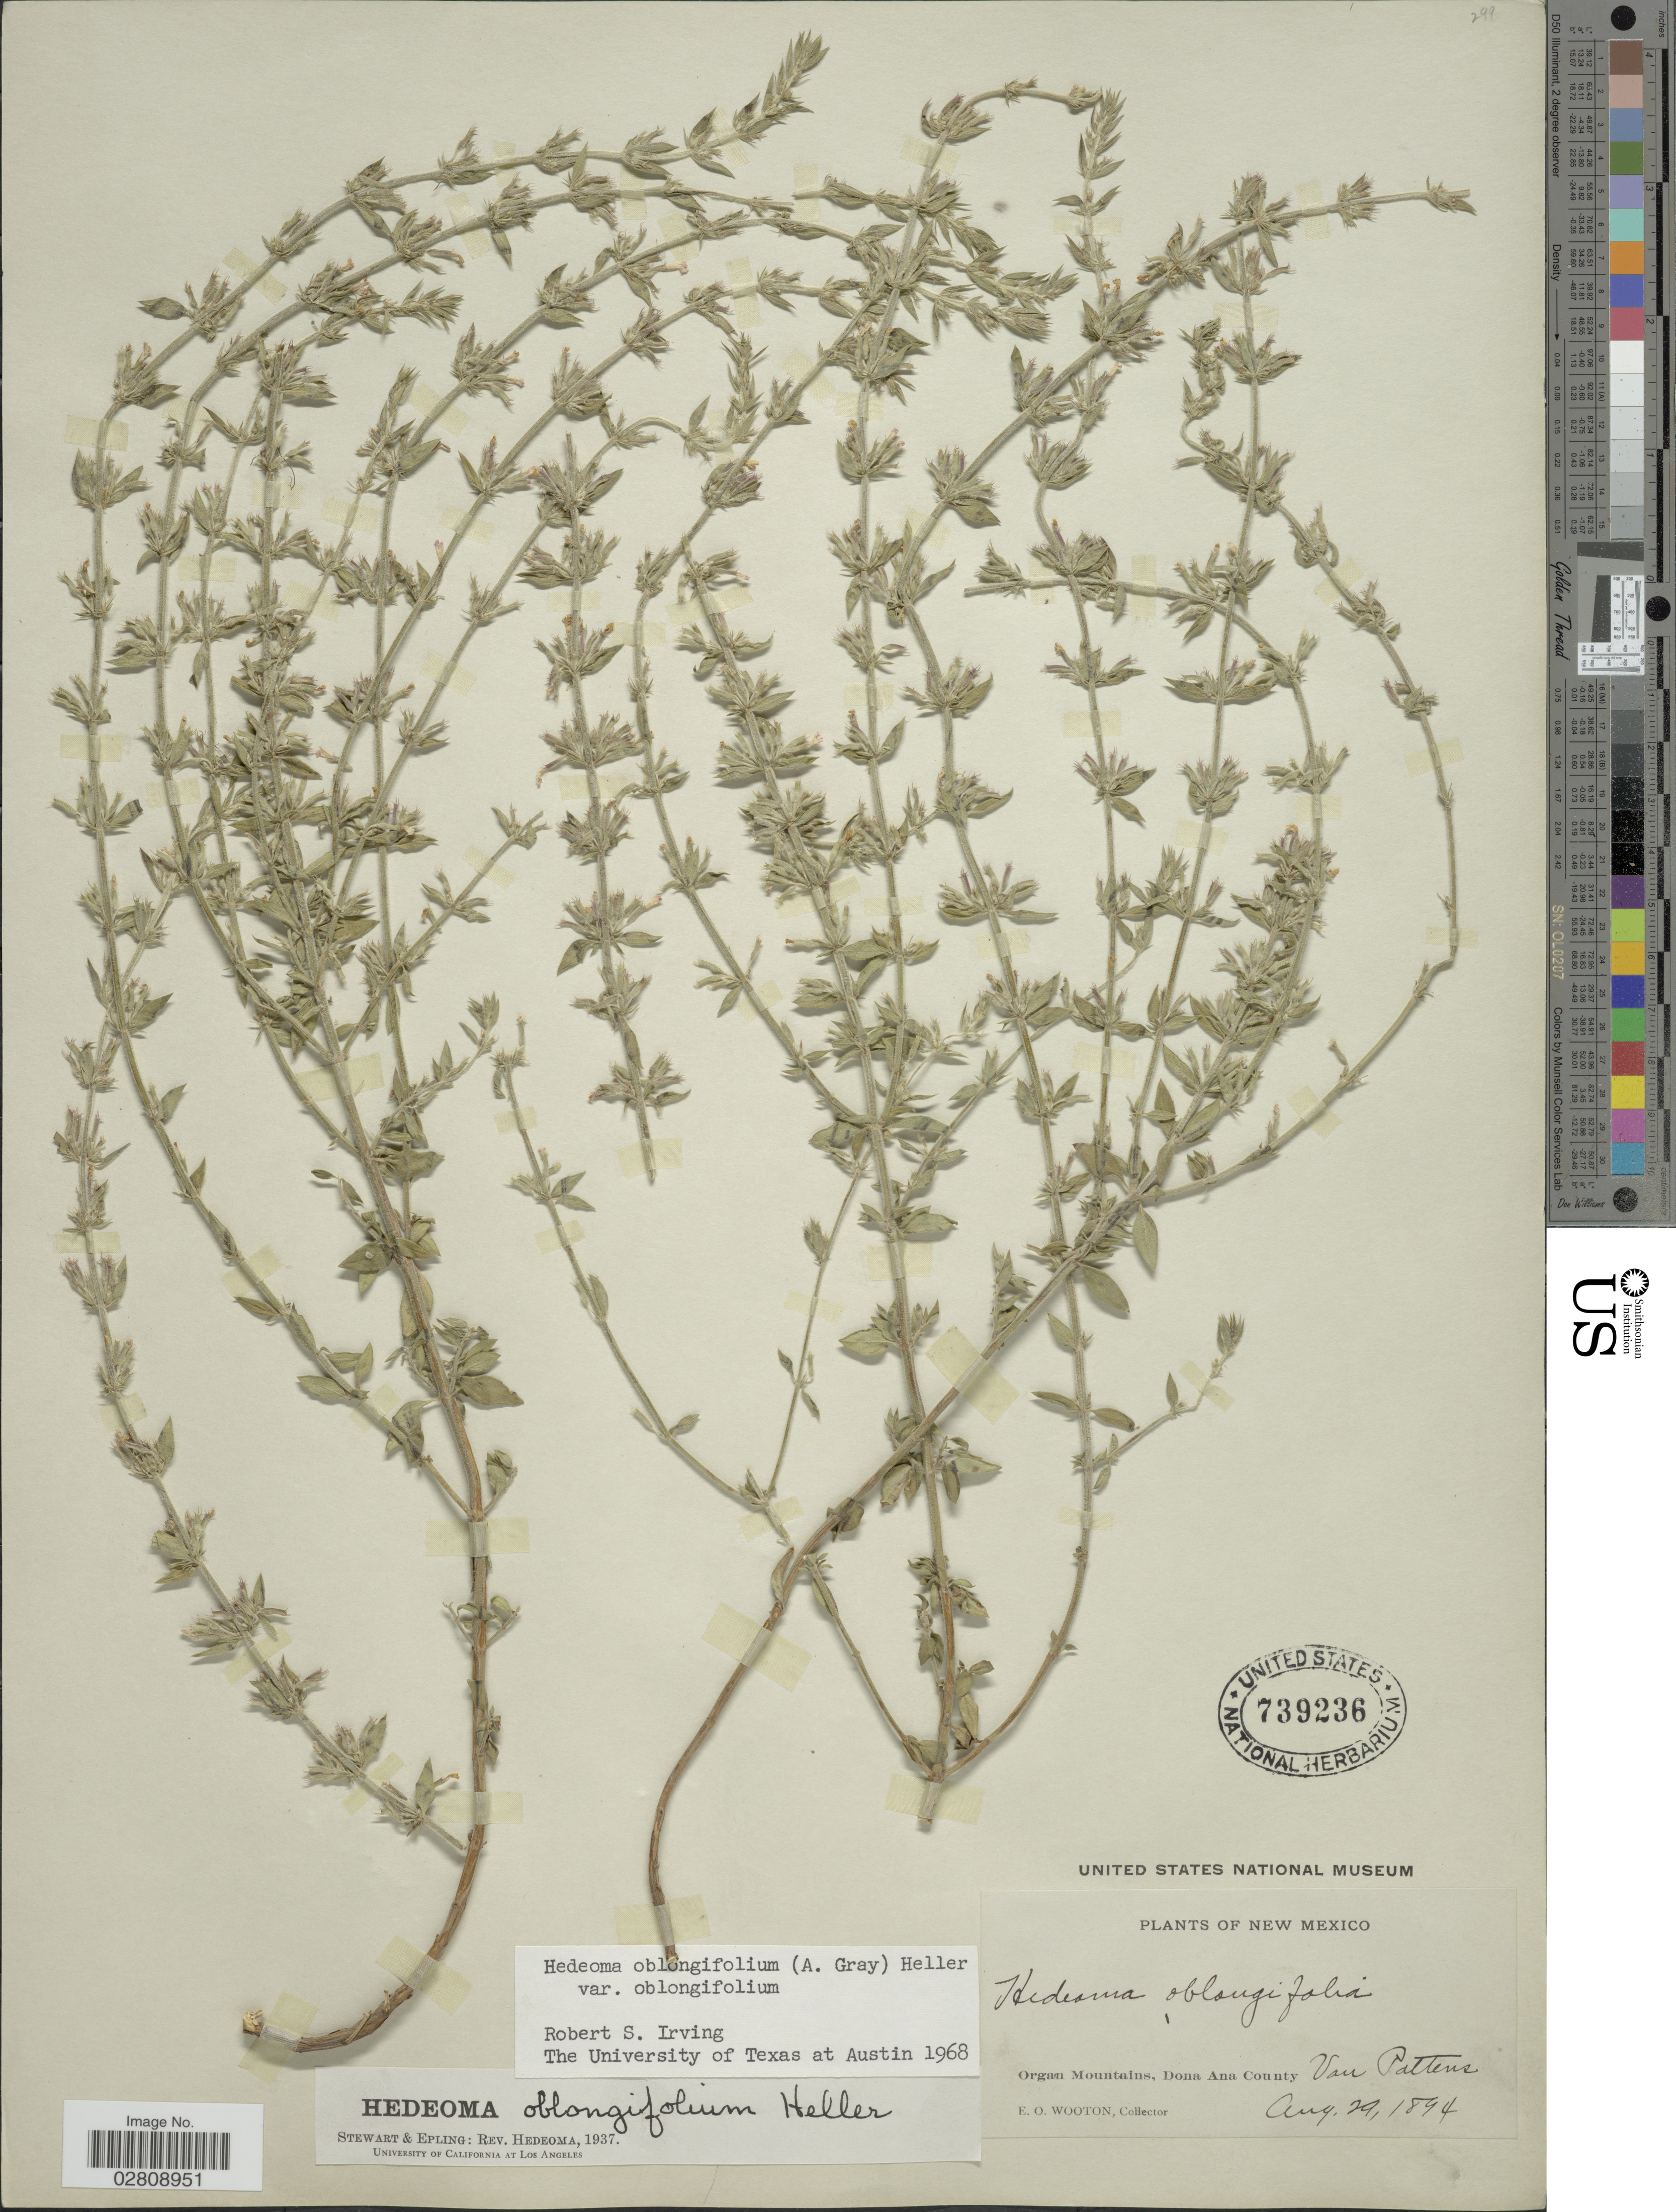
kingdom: Plantae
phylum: Tracheophyta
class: Magnoliopsida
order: Lamiales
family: Lamiaceae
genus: Hedeoma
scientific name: Hedeoma oblongifolia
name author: (A. Gray) A. Heller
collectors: E. O. Wooton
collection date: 1894-08-29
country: United States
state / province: New Mexico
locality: Organ Mountains, Dona Ana County. Van Pattens.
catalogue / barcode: US 739236